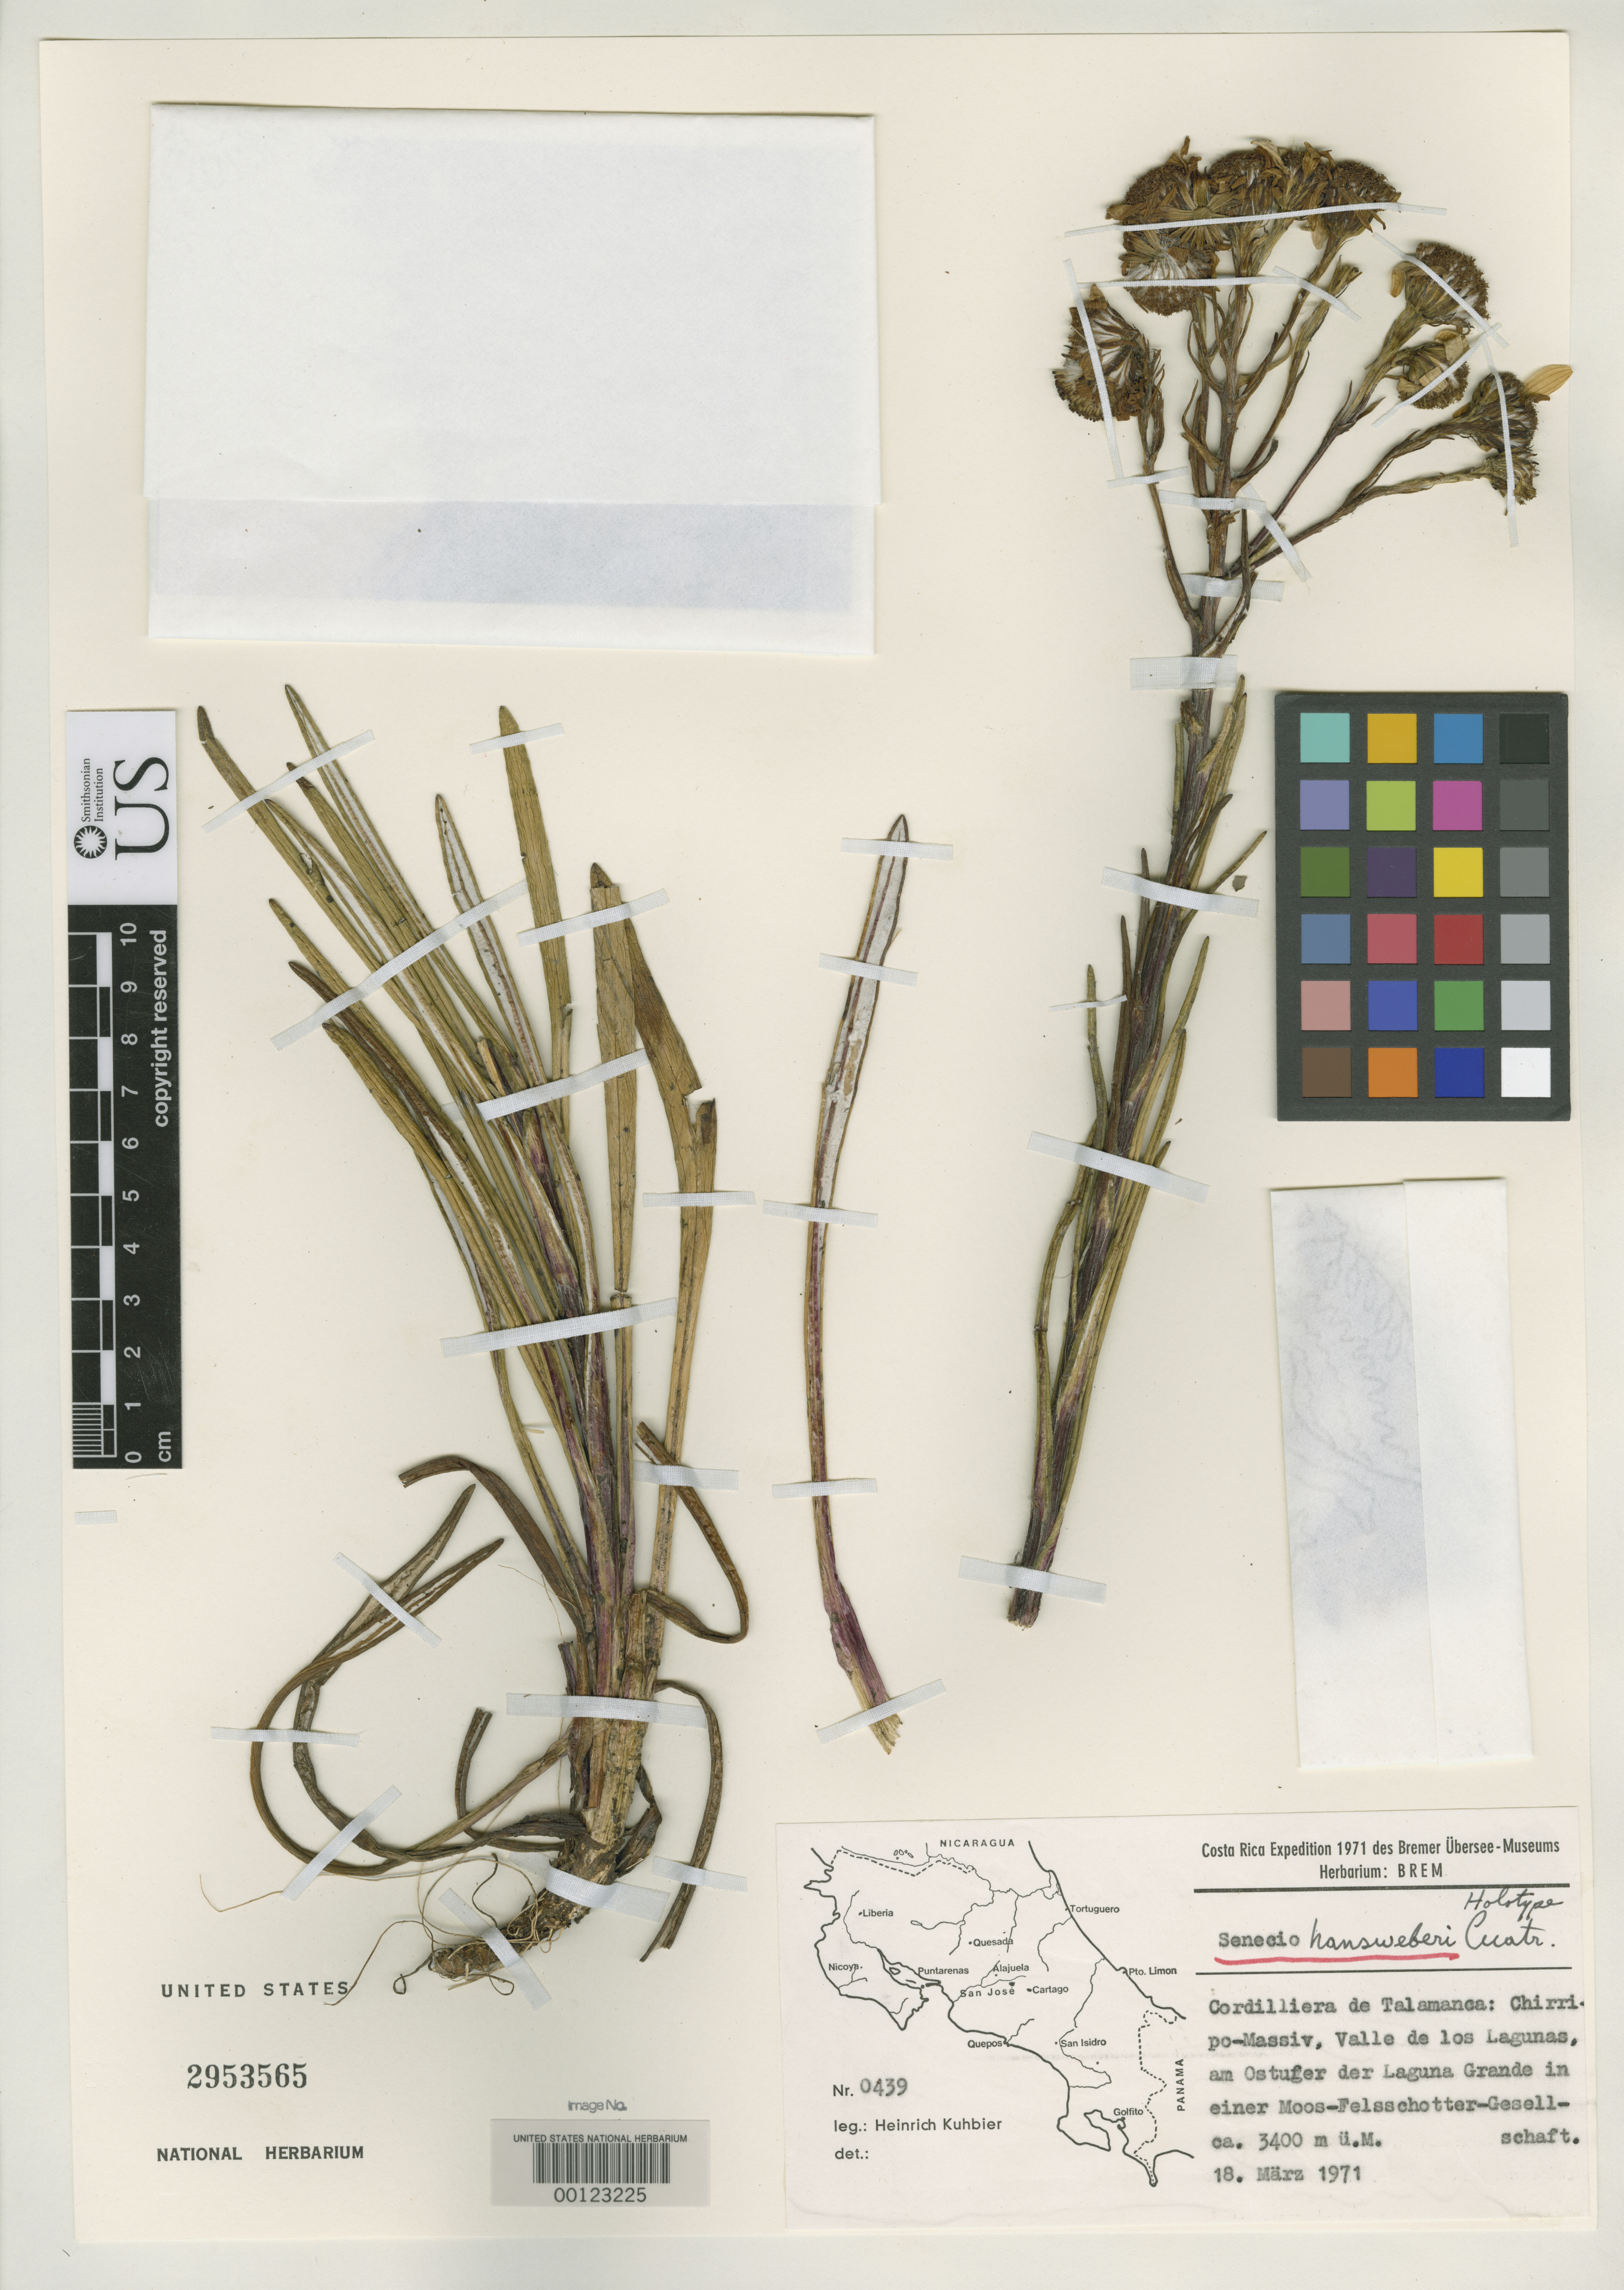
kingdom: Plantae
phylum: Tracheophyta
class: Magnoliopsida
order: Asterales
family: Asteraceae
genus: Senecio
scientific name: Senecio hansweberi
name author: Cuatrec.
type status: Holotype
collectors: H. Kuhbier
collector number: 0439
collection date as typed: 18 Mar 1971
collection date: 1971-03-18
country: Costa Rica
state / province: San José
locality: Chirripo-massiv, Valle de Los Lagunas.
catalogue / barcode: US 2953565